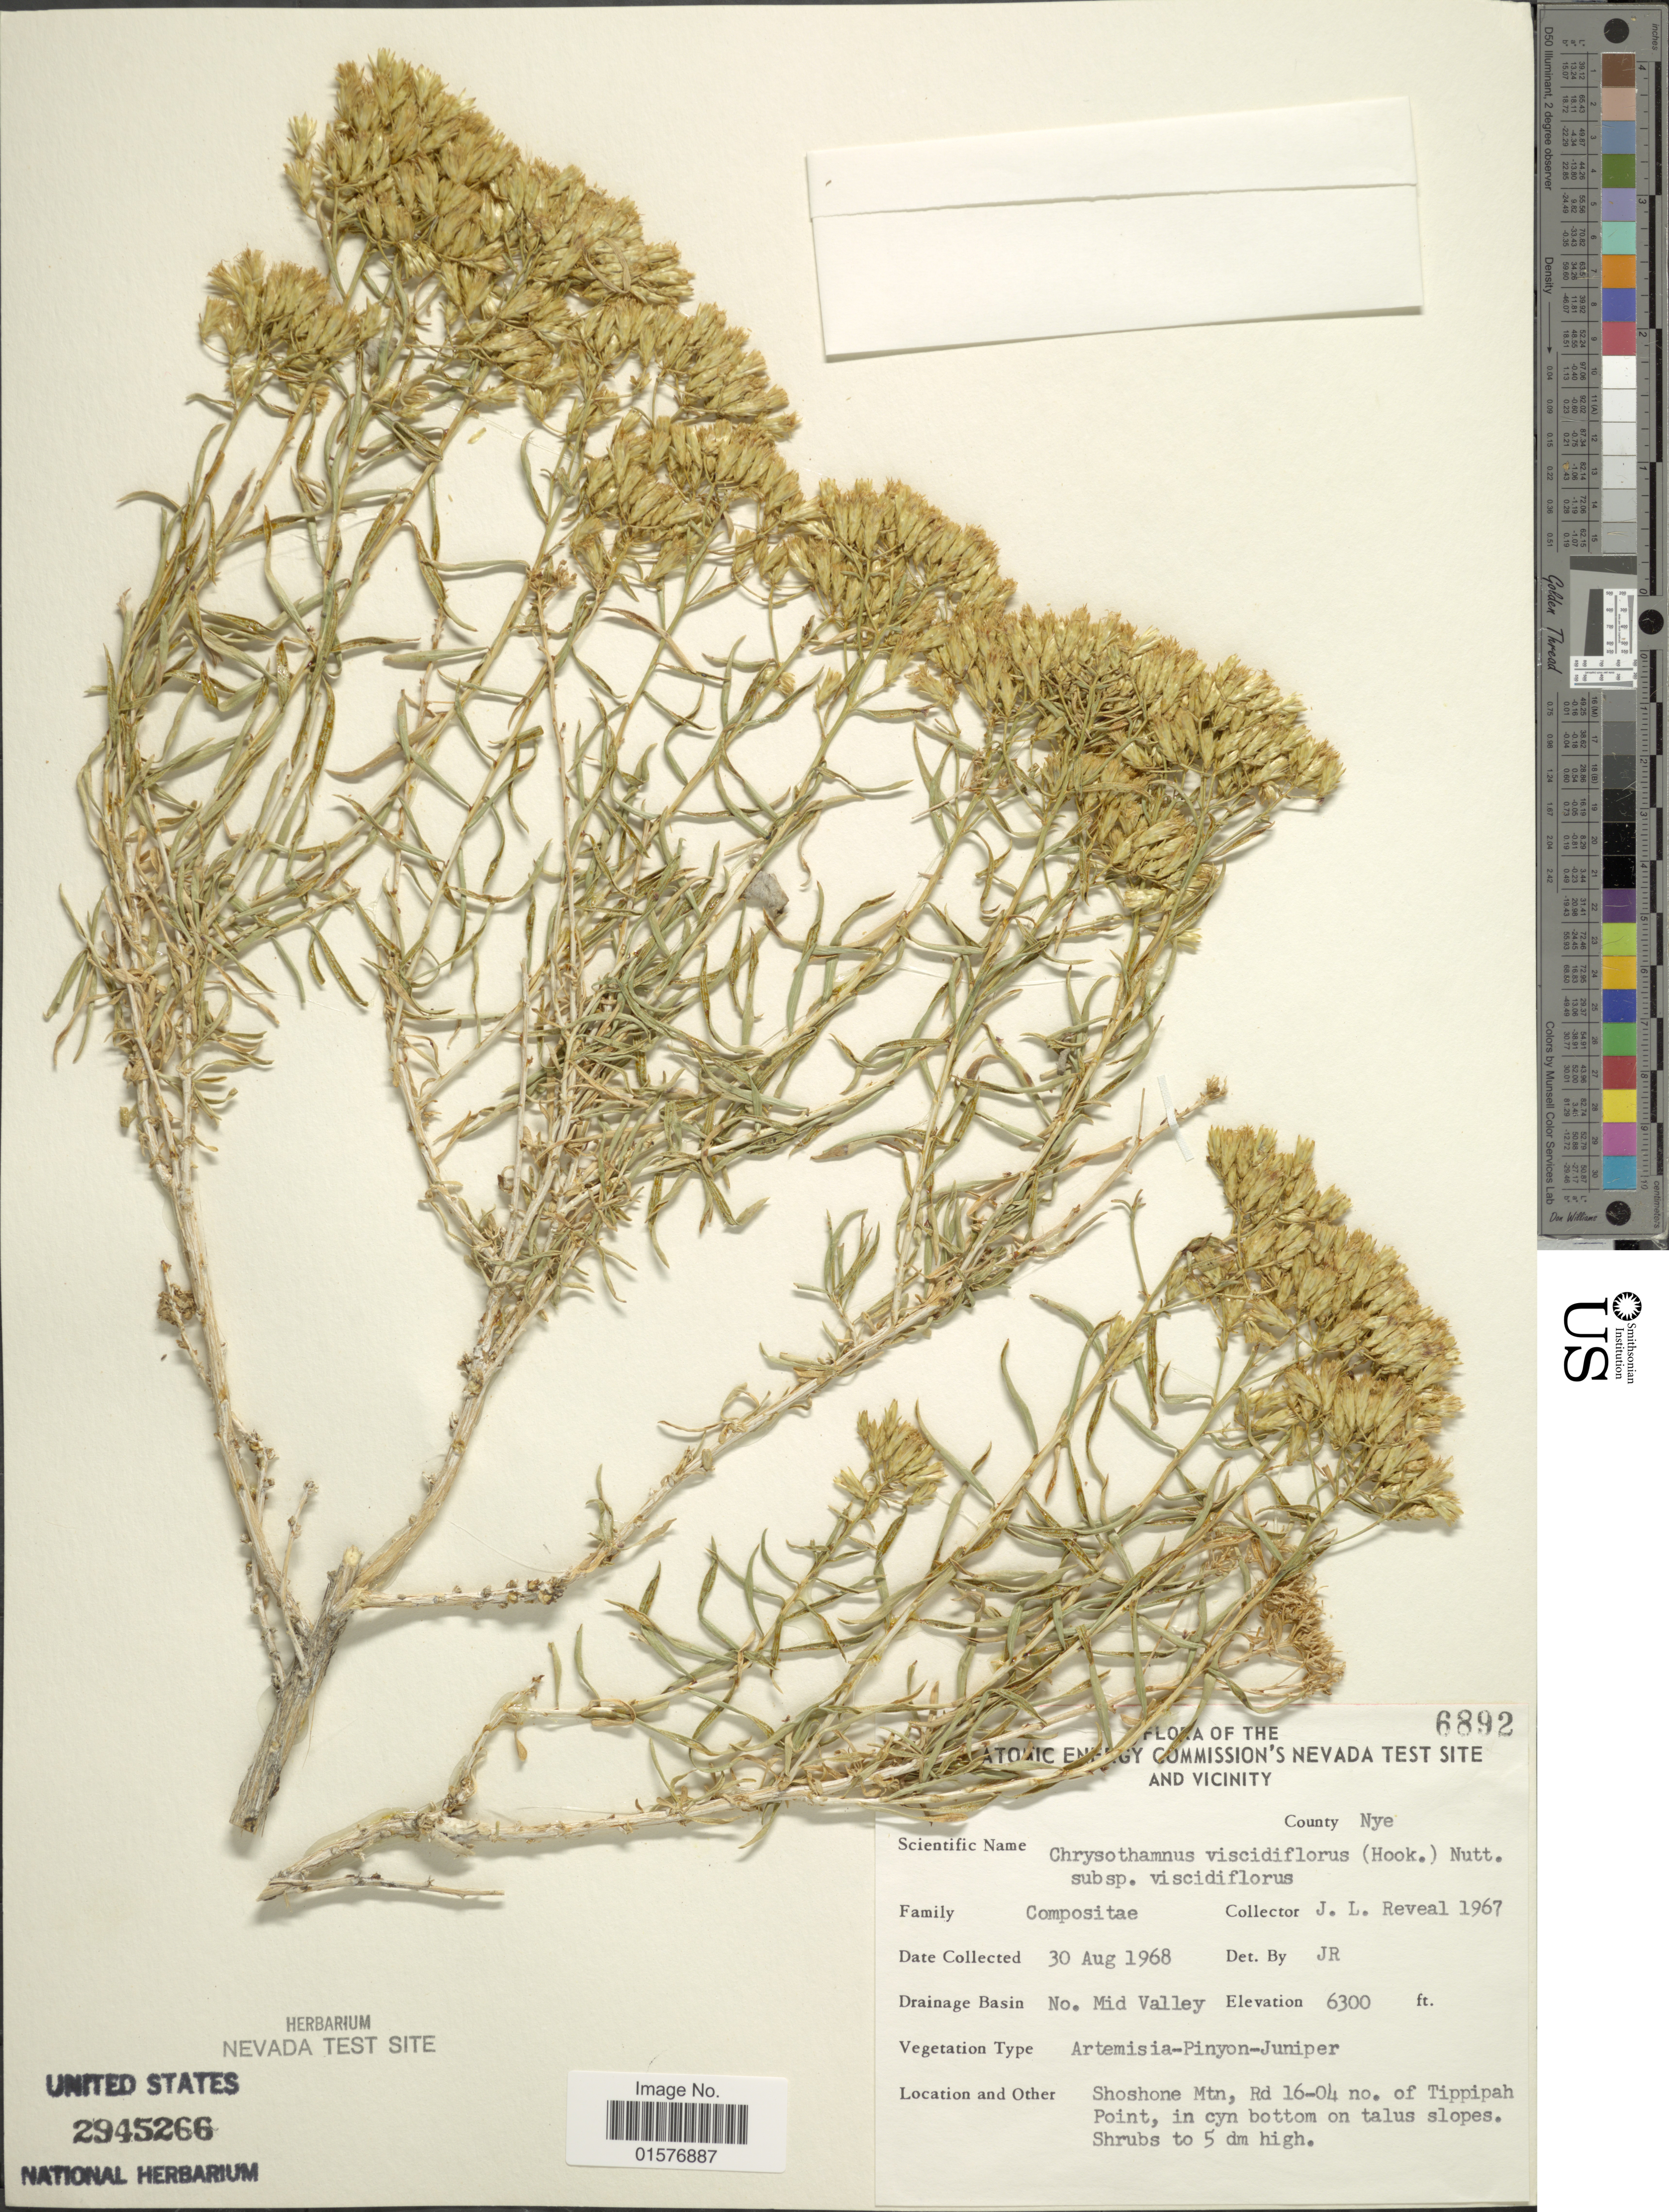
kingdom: Plantae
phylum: Tracheophyta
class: Magnoliopsida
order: Asterales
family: Asteraceae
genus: Chrysothamnus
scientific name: Chrysothamnus viscidiflorus subsp. viscidiflorus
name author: (Hook.) Nutt.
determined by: Urbatsch, Lowell E., Curator (LSU), Louisiana State University (UNITED STATES)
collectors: J. L. Reveal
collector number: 1967/6892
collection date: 1968-08-30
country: United States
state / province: Nevada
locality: U. S. Atomic Energy Commission's Nevada Test Site And Vicinity, County Nye, Drainage Basin No. Mid Valley, Shoshone Mtn, Rd 16-04 no. of Tippipah Point, in cyn bottom on talus slopes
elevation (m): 1920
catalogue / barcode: US 2945266